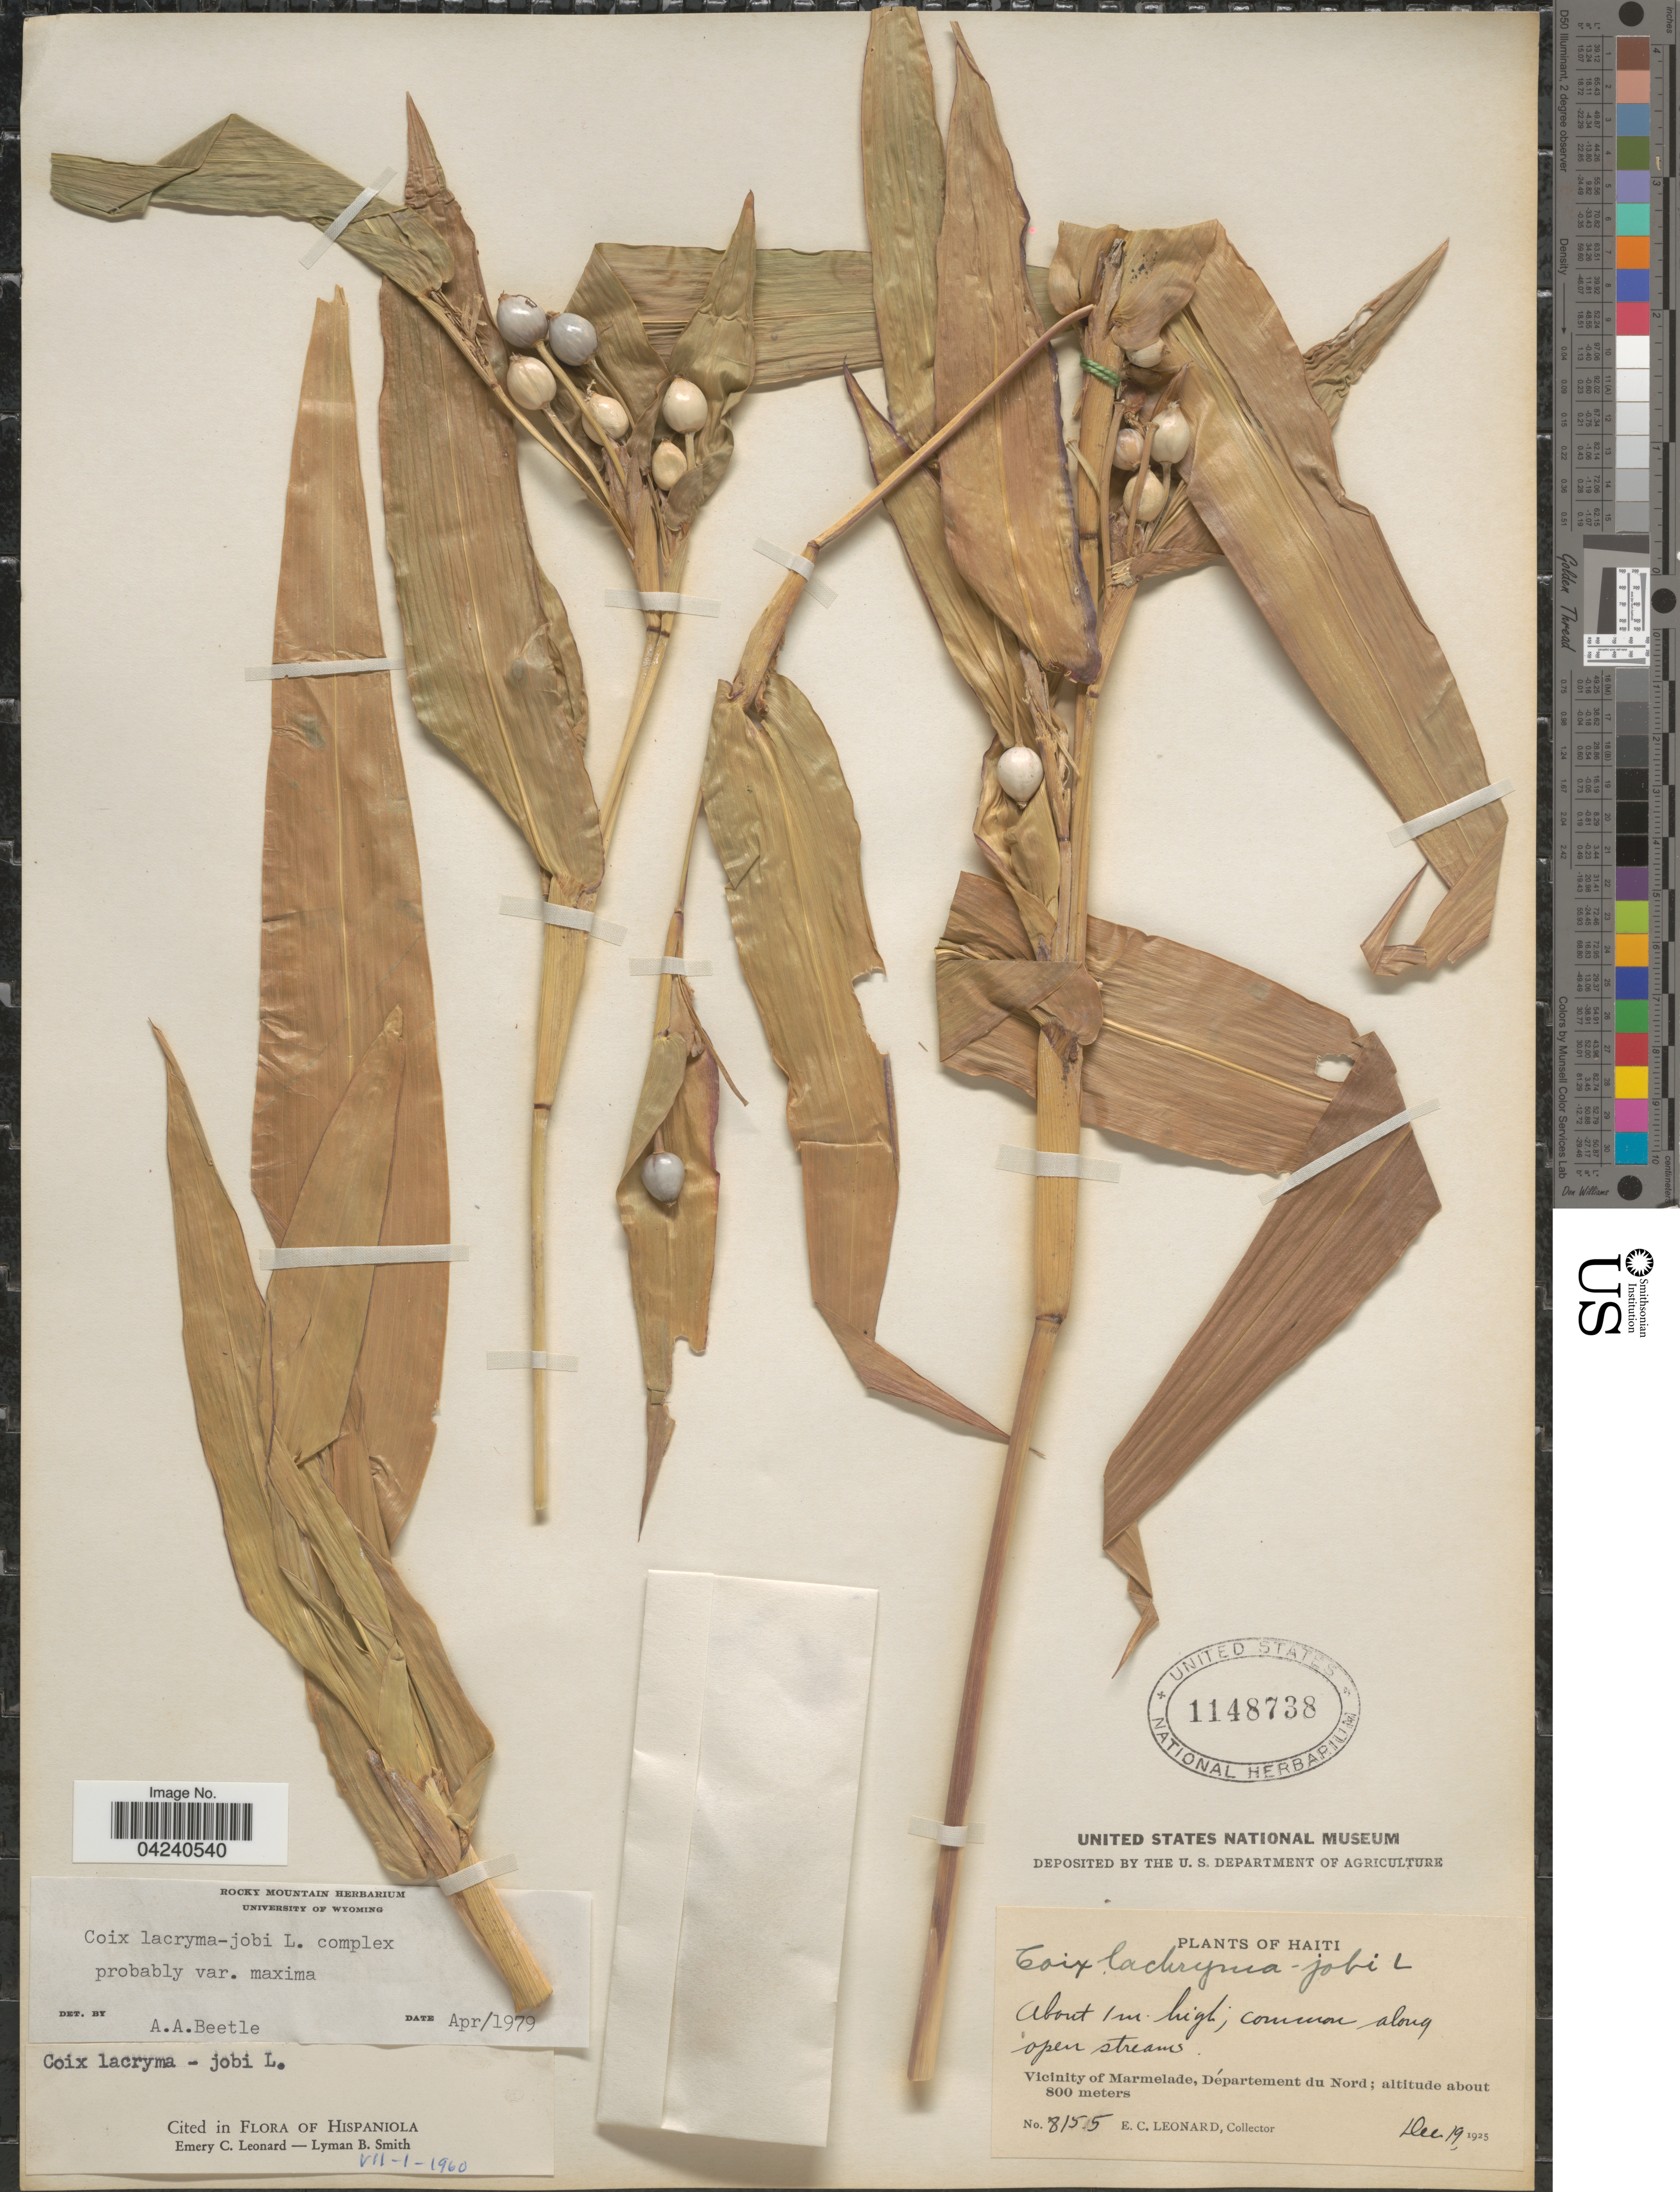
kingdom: Plantae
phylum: Tracheophyta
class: Liliopsida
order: Poales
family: Poaceae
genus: Coix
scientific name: Coix lacryma-jobi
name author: L.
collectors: E. C. Leonard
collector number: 8155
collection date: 1925-12-19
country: Haiti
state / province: Nord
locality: Vicinity of Marmelade, Département du Nord.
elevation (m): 800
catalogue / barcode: US 1148738